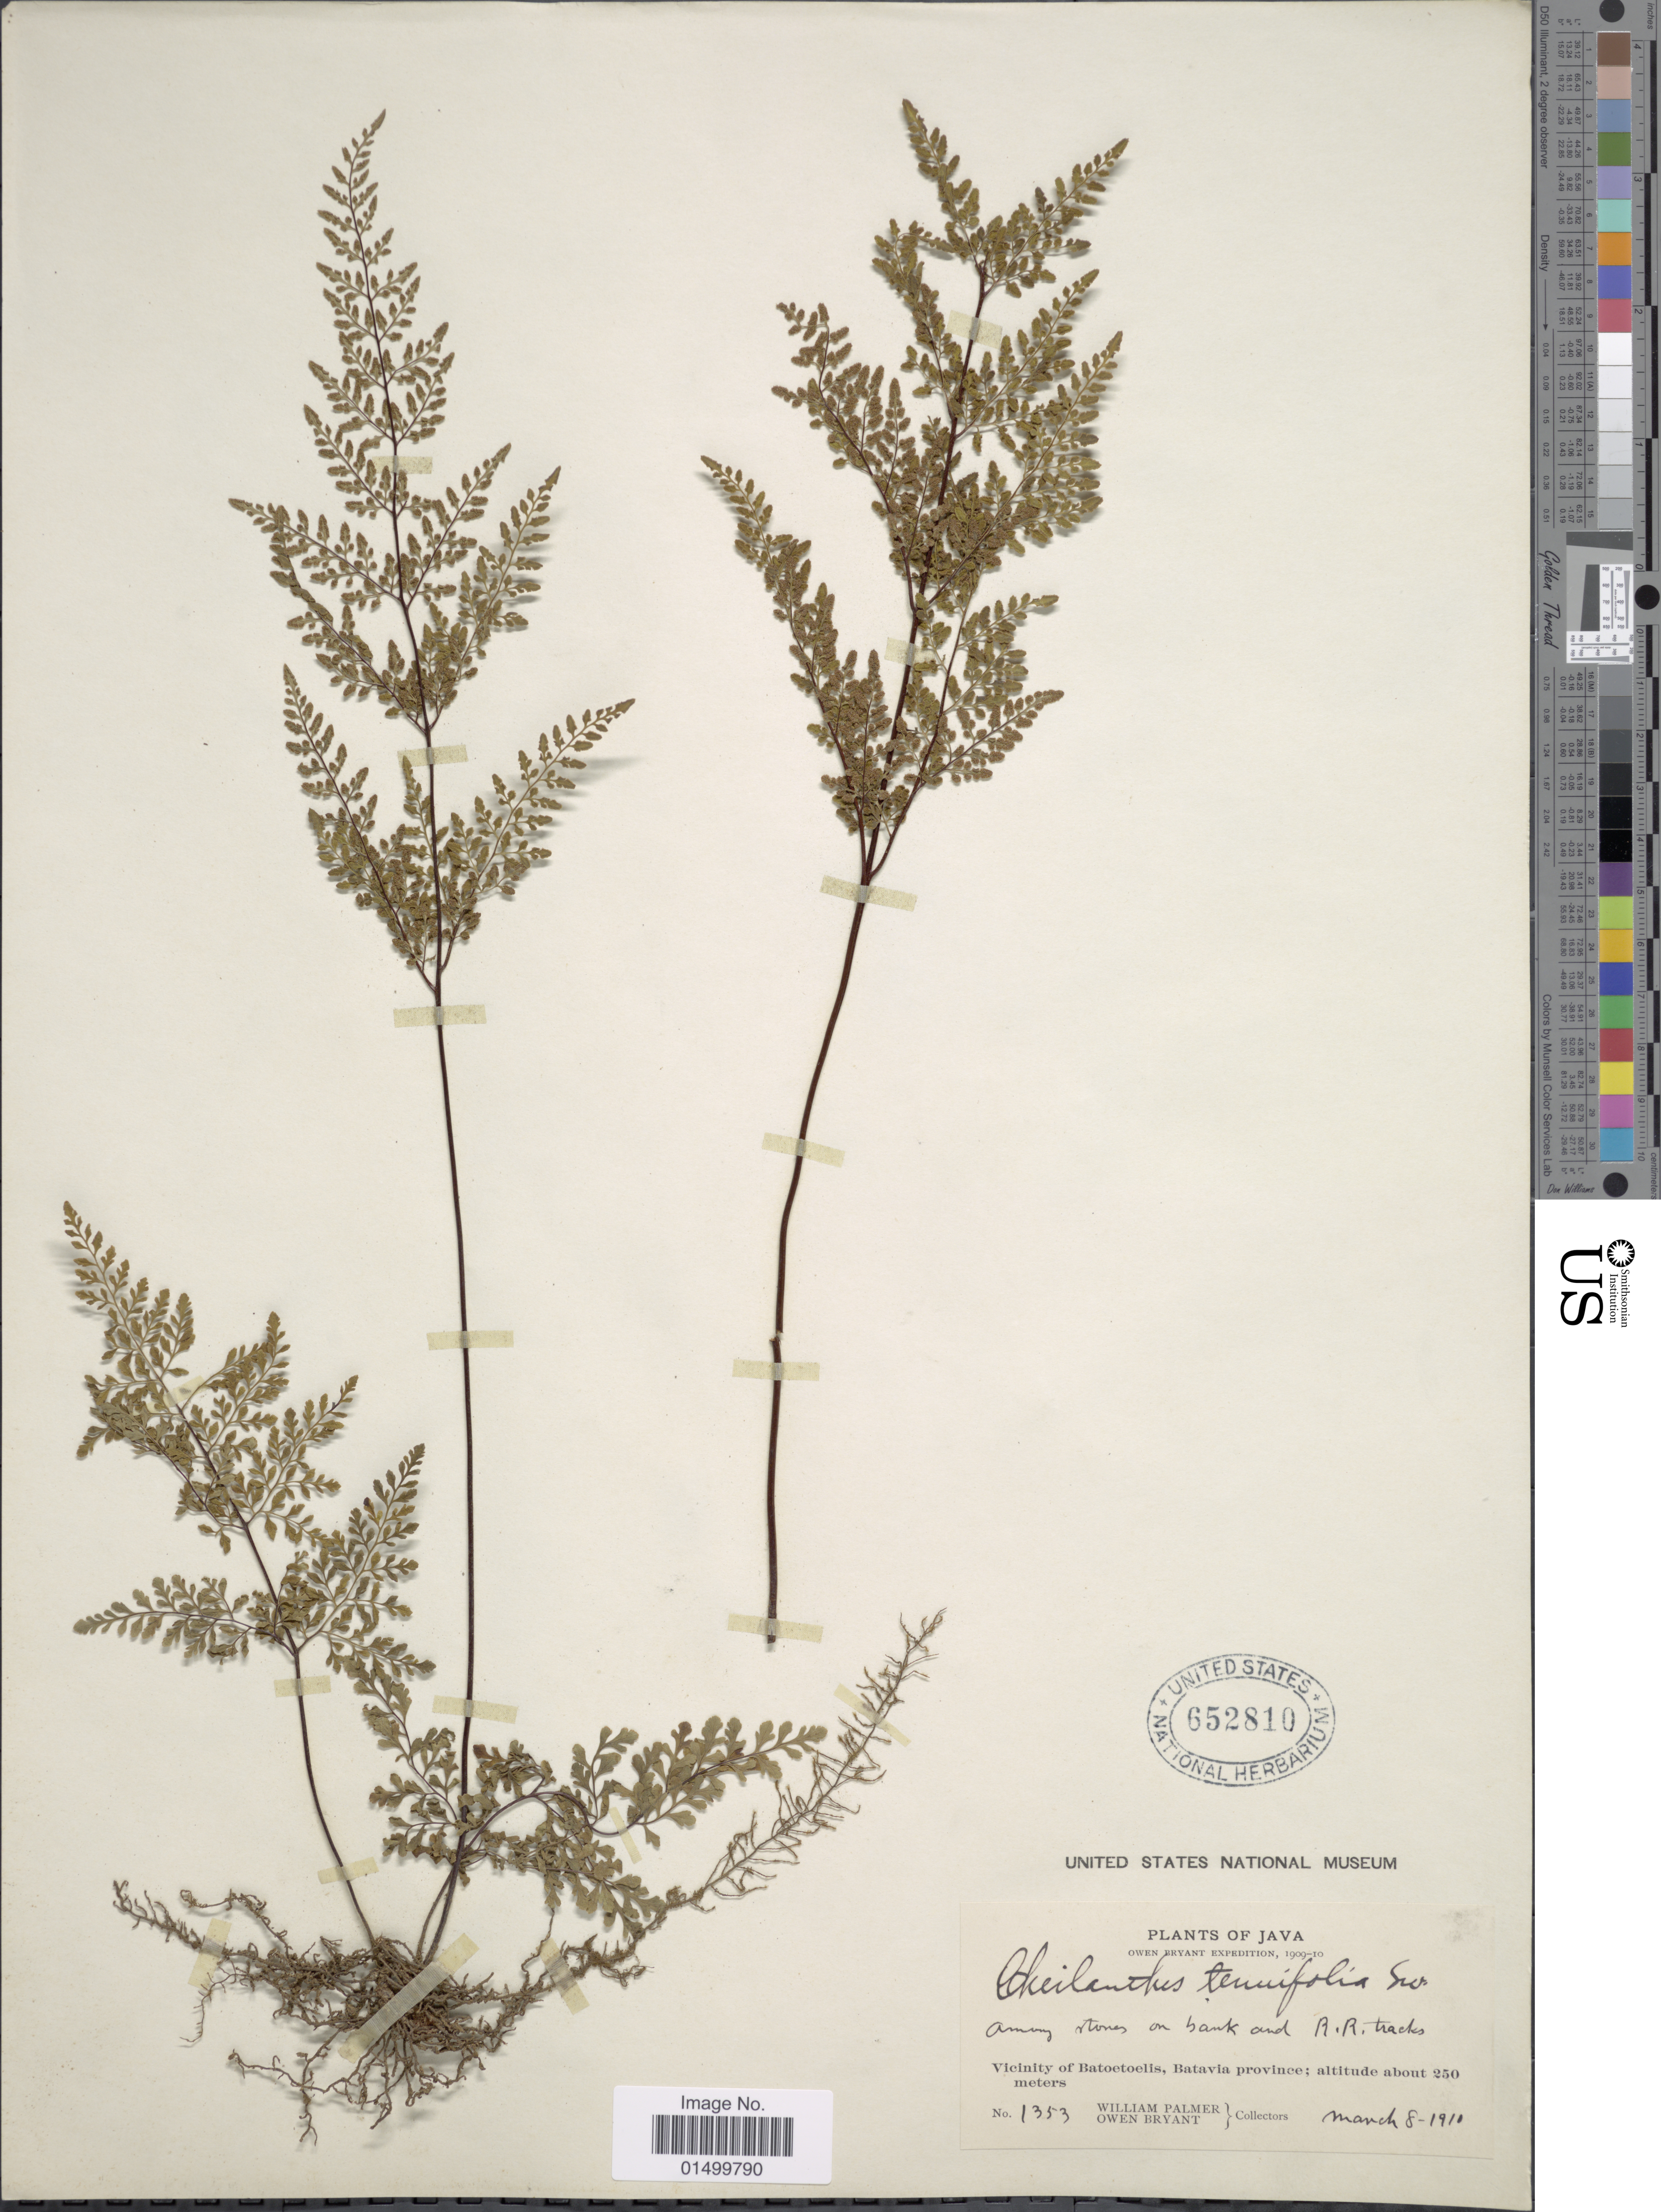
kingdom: Plantae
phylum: Tracheophyta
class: Polypodiopsida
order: Polypodiales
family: Pteridaceae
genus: Cheilanthes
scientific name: Cheilanthes tenuifolia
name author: (Burm. f.) Sw.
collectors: W. Palmer & O. Bryant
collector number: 1353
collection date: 1911-03-08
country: Indonesia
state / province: Java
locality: Vicinity of Batoetoelis, Batavia Province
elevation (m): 250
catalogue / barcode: US 652810